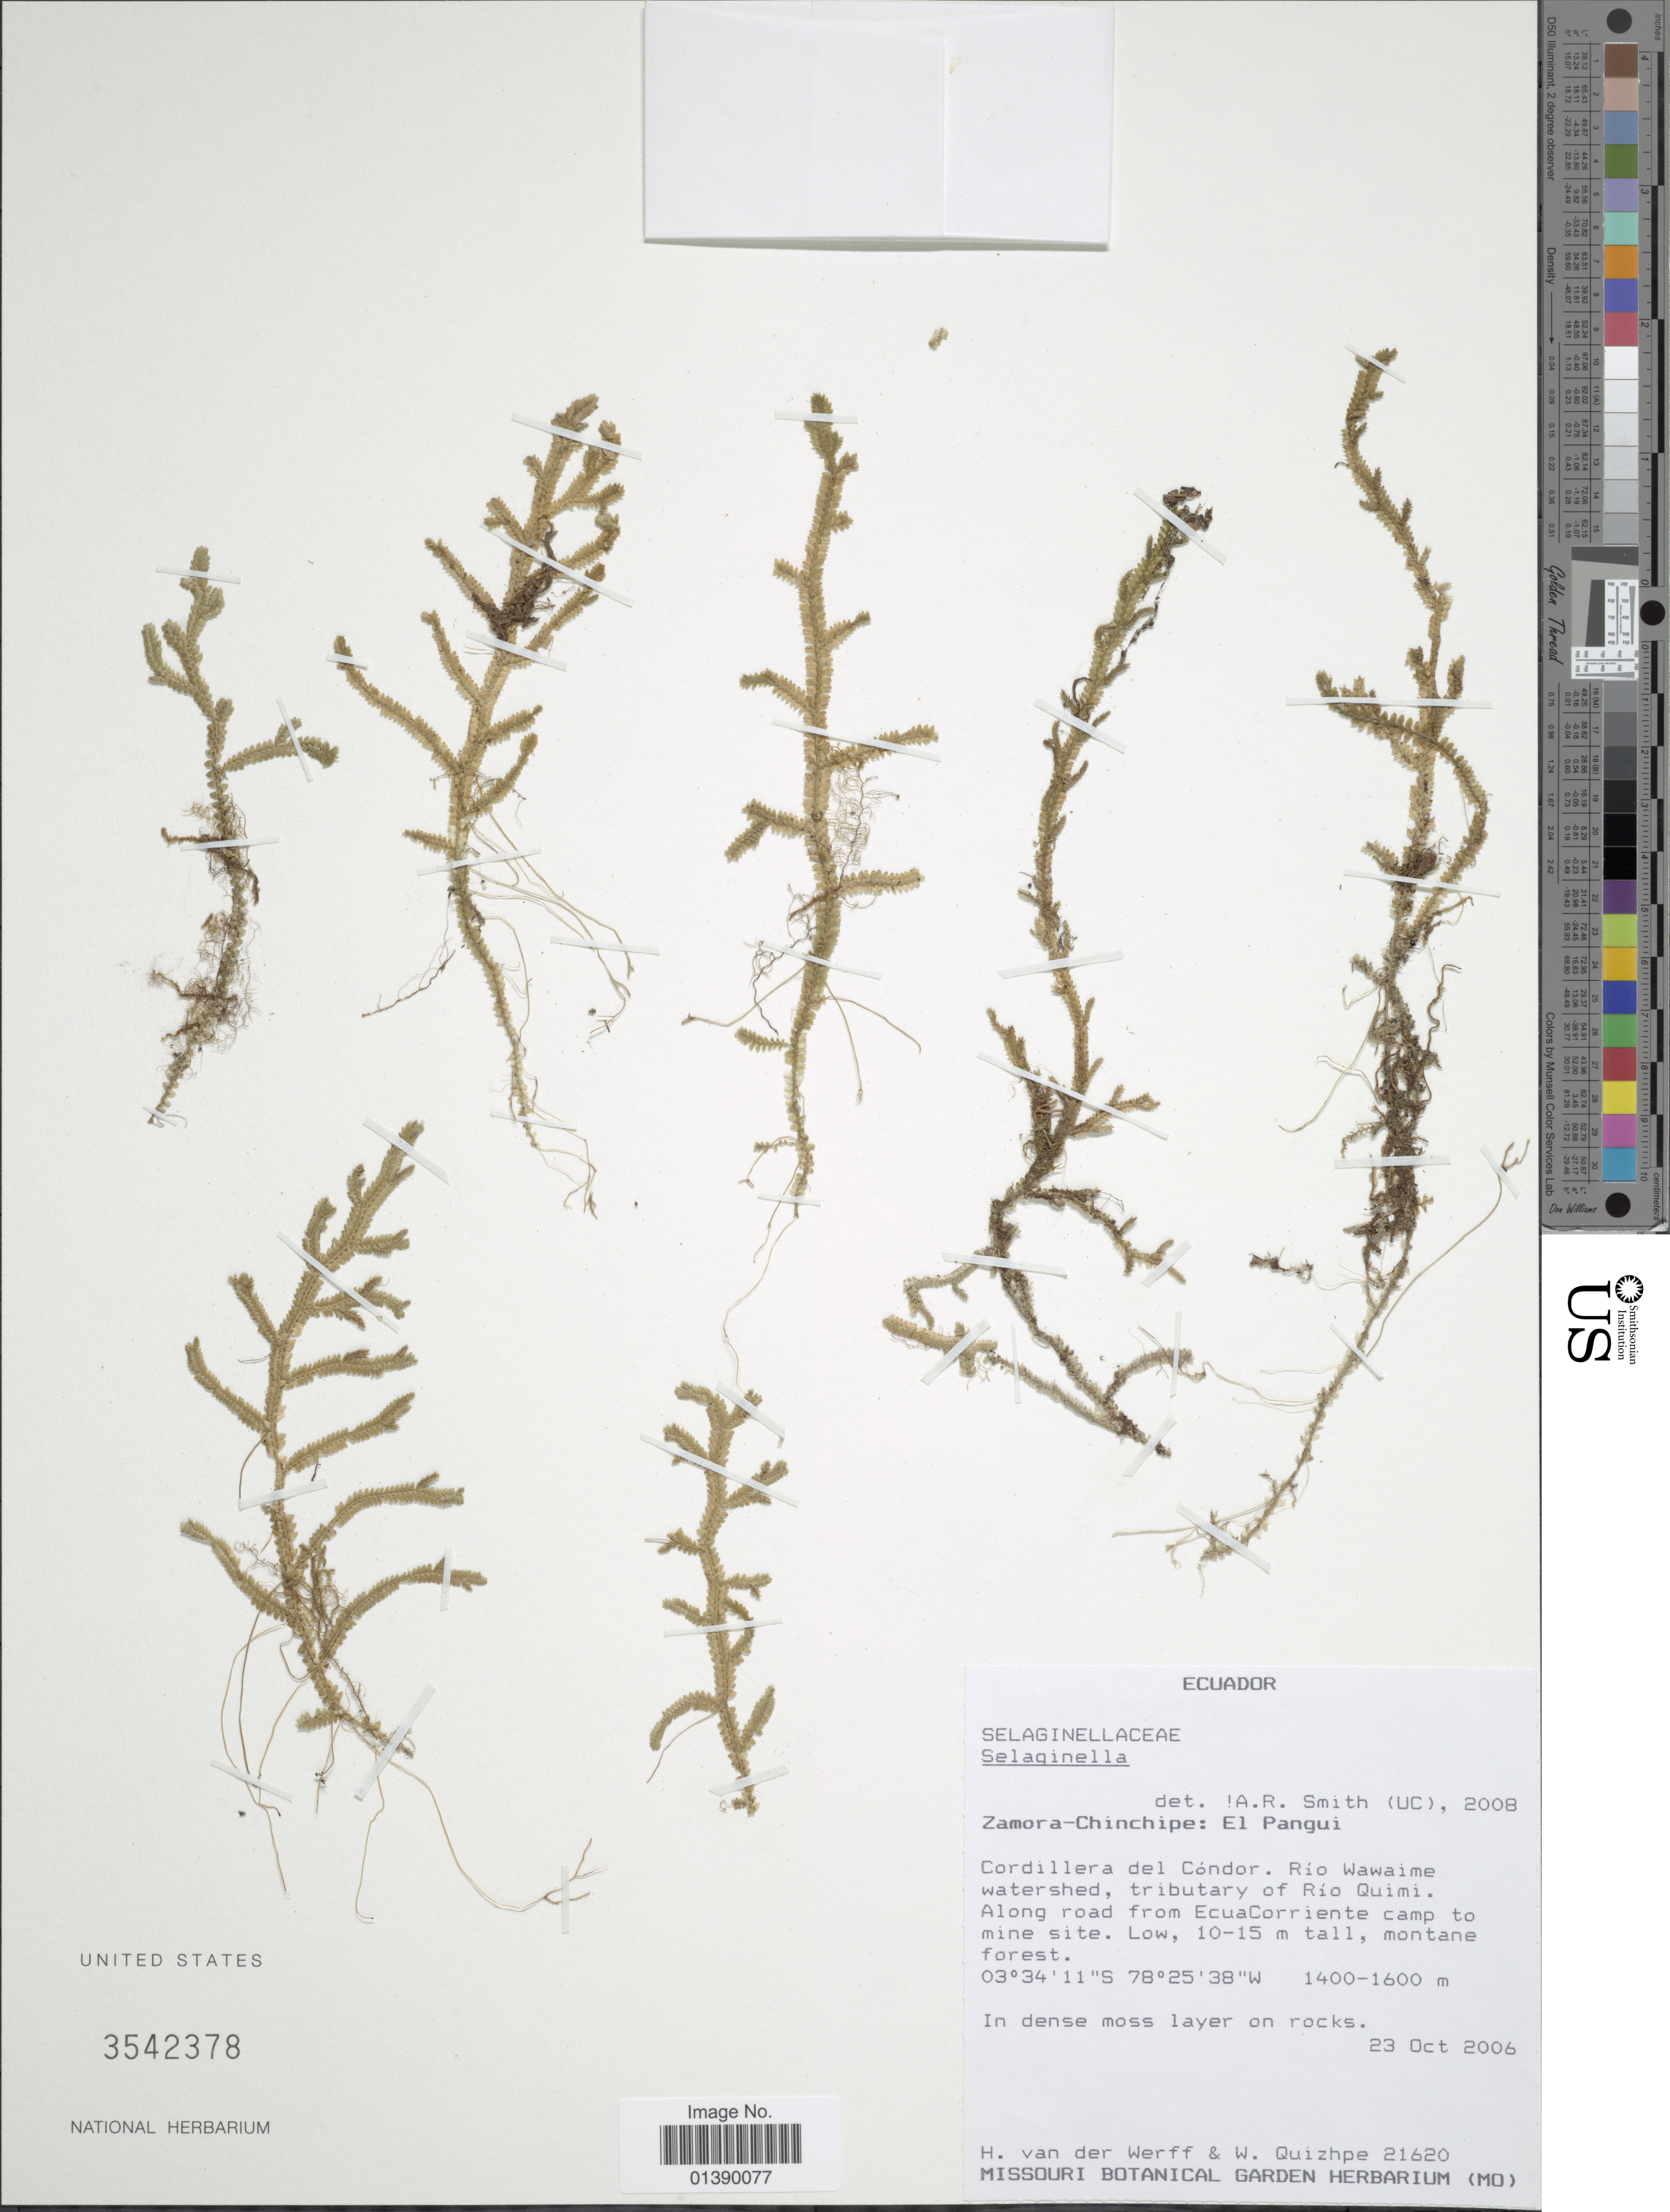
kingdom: Plantae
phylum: Tracheophyta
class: Lycopodiopsida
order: Selaginellales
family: Selaginellaceae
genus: Selaginella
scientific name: Selaginella sp.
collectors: H. van der Werff & W. Quizhpe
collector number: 21620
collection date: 2006-10-23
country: Ecuador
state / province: Zamora-Chinchipe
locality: El Pangui, Cordillera del Cóndor. Rio Wawaime watershed, tributary of Río Quimi. Along road from Ecua Corrinte camp to mine site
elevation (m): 1400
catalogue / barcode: US 3542378